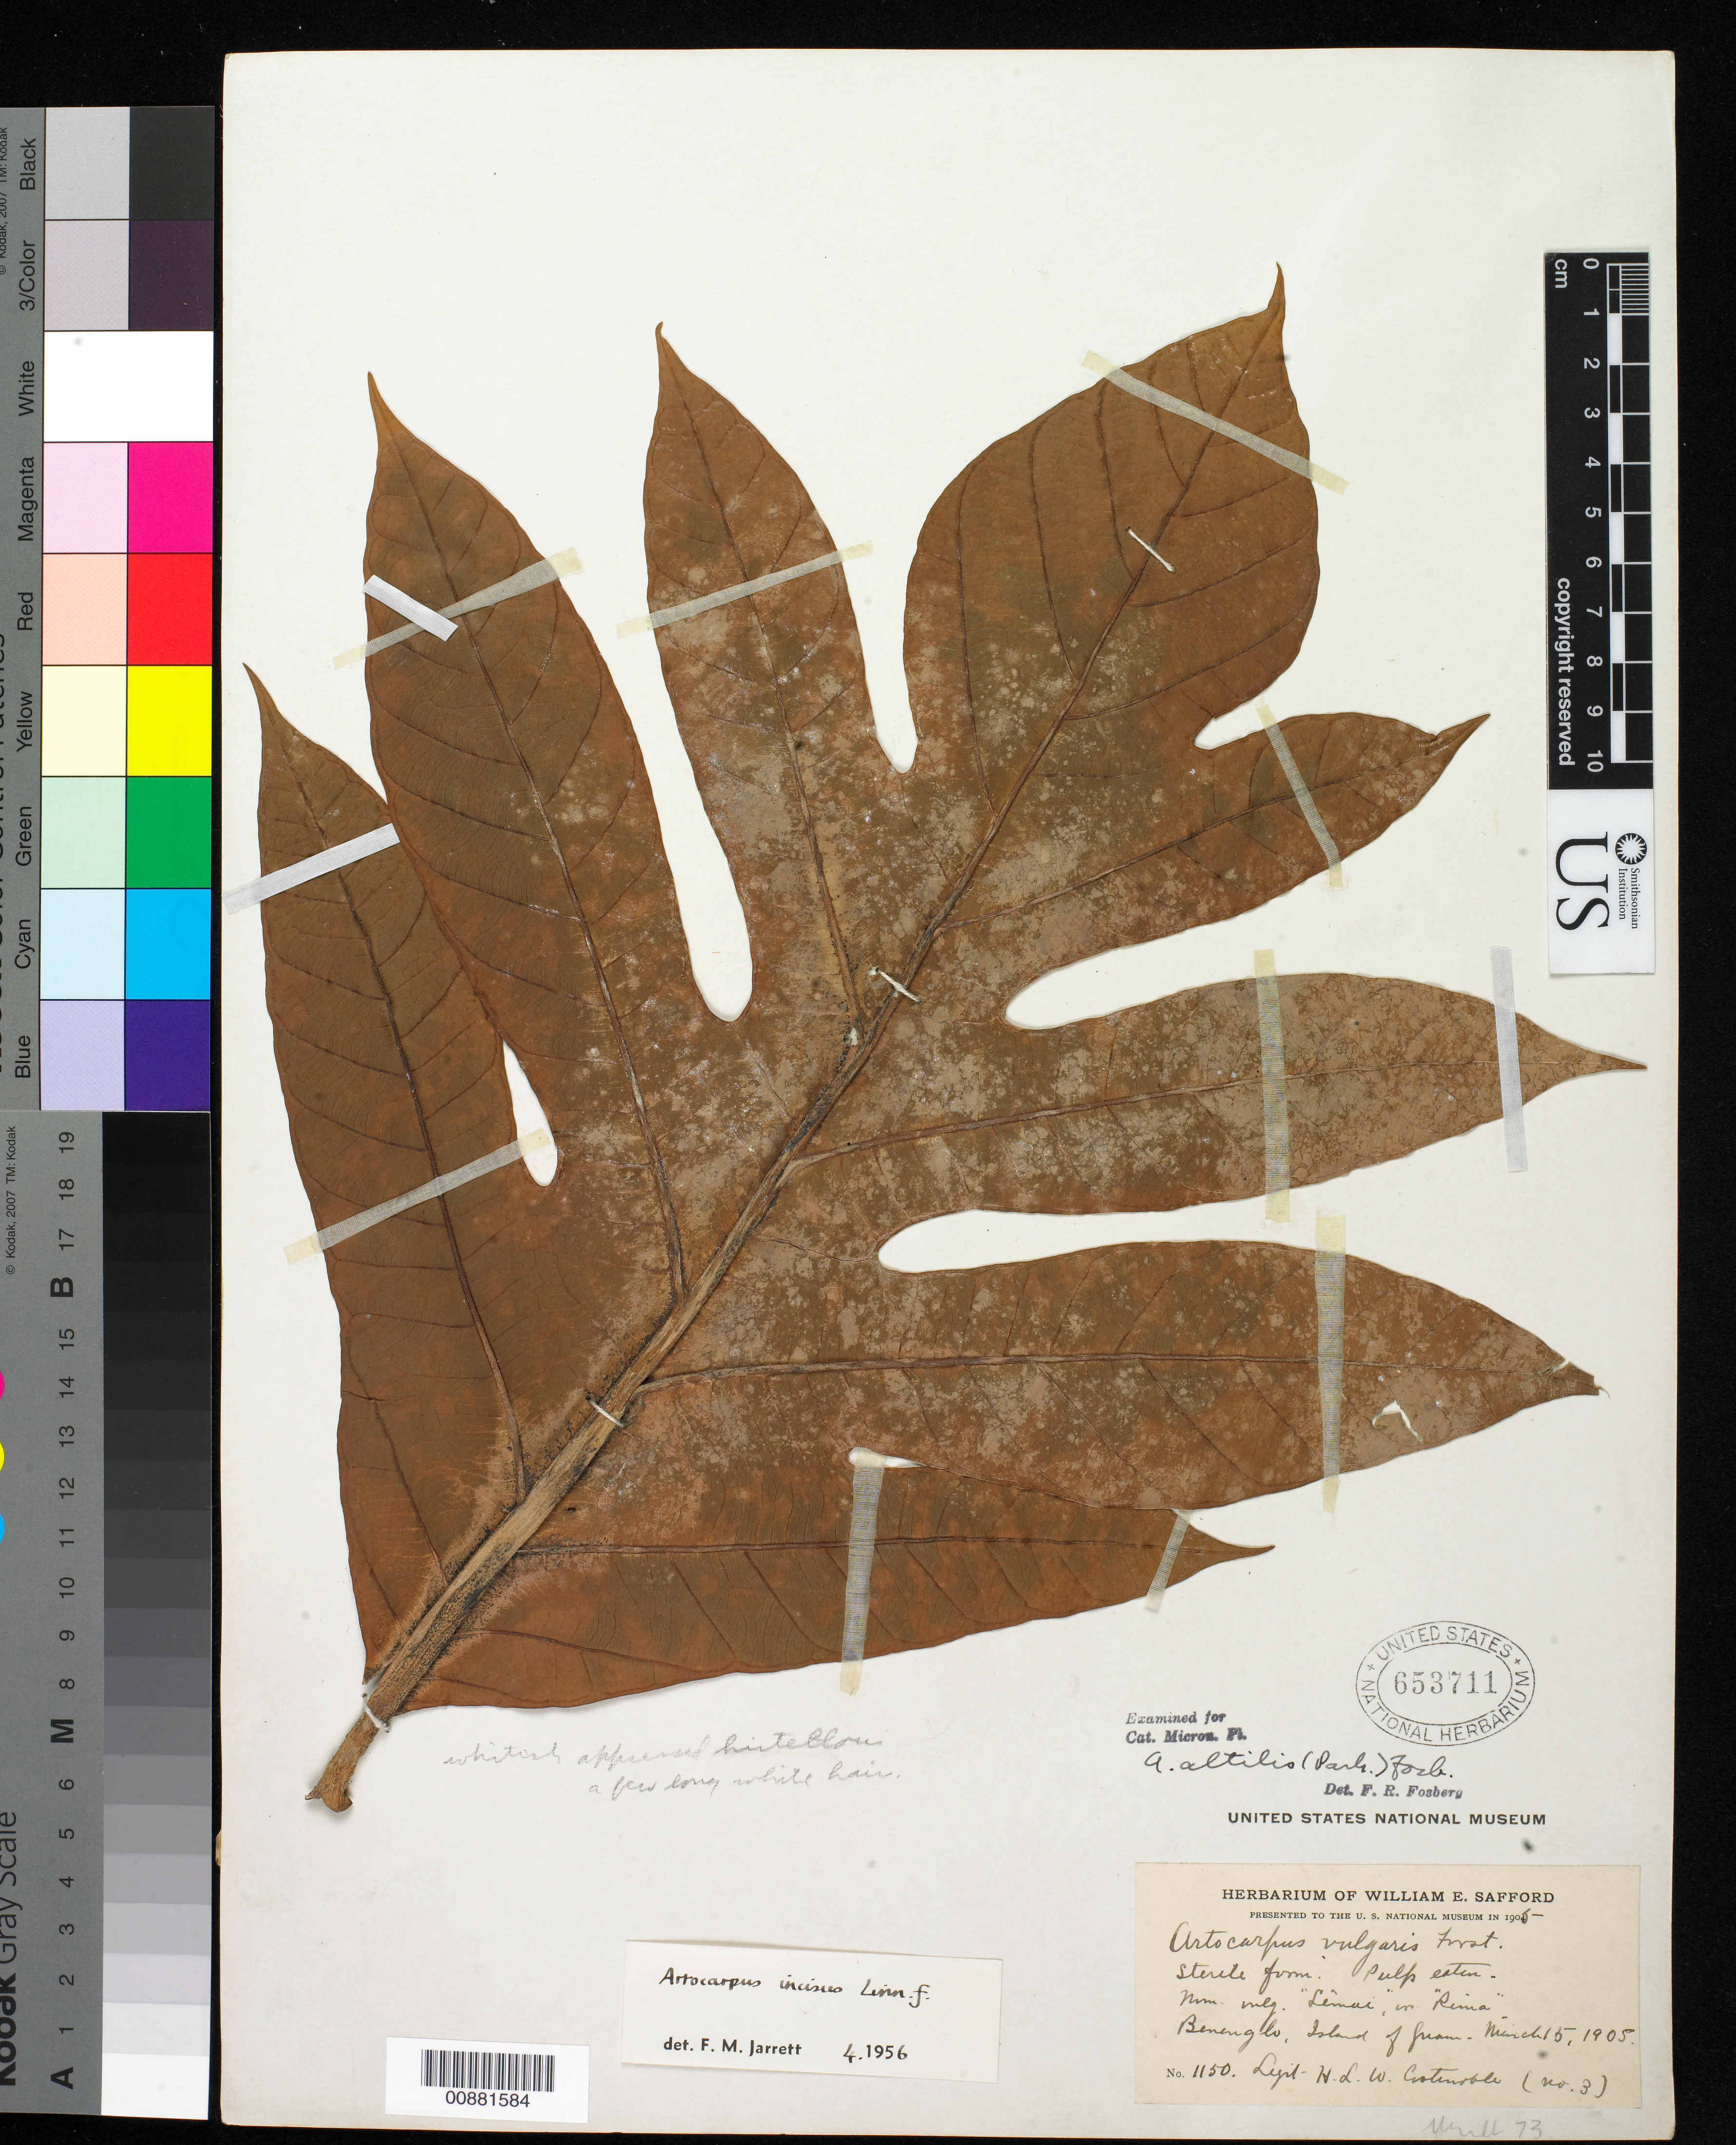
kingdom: Plantae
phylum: Tracheophyta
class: Magnoliopsida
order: Rosales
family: Moraceae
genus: Artocarpus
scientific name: Artocarpus altilis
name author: (Parkinson) Fosberg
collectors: H. Costenoble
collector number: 1150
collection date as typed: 15 Mar 1905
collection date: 1905-03-15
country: Guam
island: Guam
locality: Benenglo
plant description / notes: MJD copied to EBDCS- Food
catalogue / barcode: US 653711